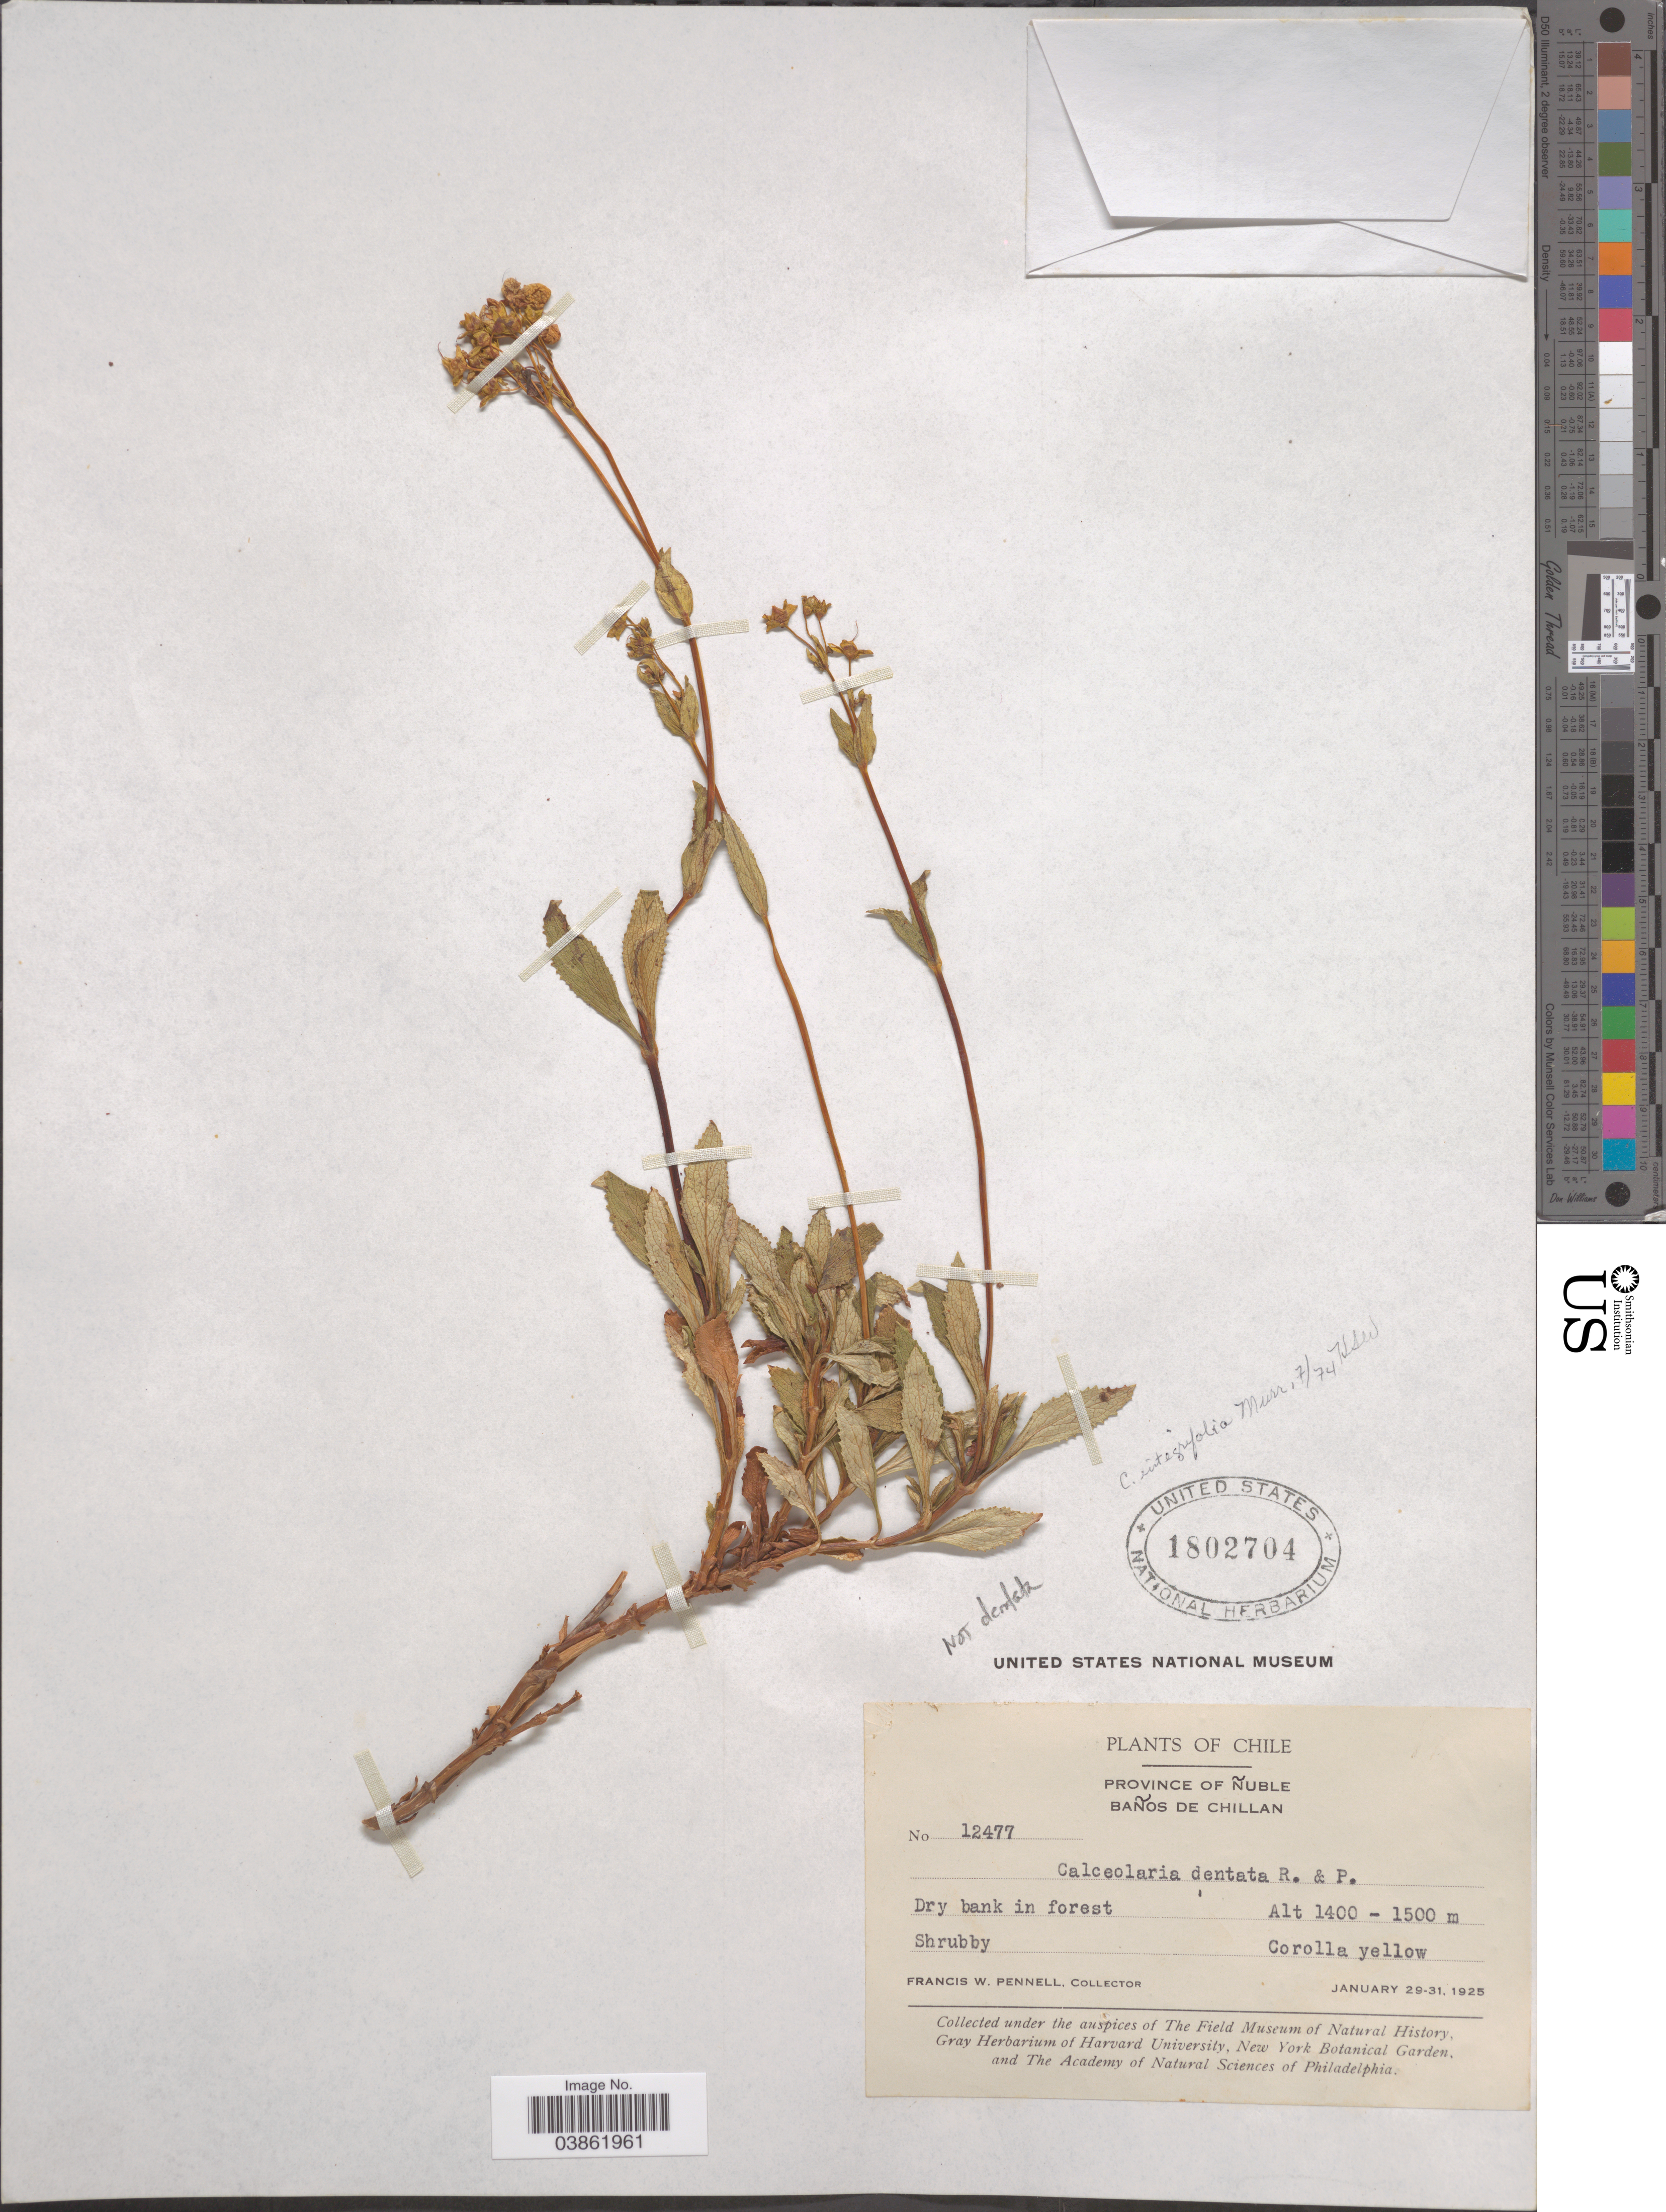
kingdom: Plantae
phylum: Tracheophyta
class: Magnoliopsida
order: Lamiales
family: Calceolariaceae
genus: Calceolaria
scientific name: Calceolaria integrifolia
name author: L.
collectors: F. W. Pennell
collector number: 12477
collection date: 1925-01-29/1925-01-31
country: Chile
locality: Province of Ñuble. Baños de Chillan.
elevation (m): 1400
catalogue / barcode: US 1802704